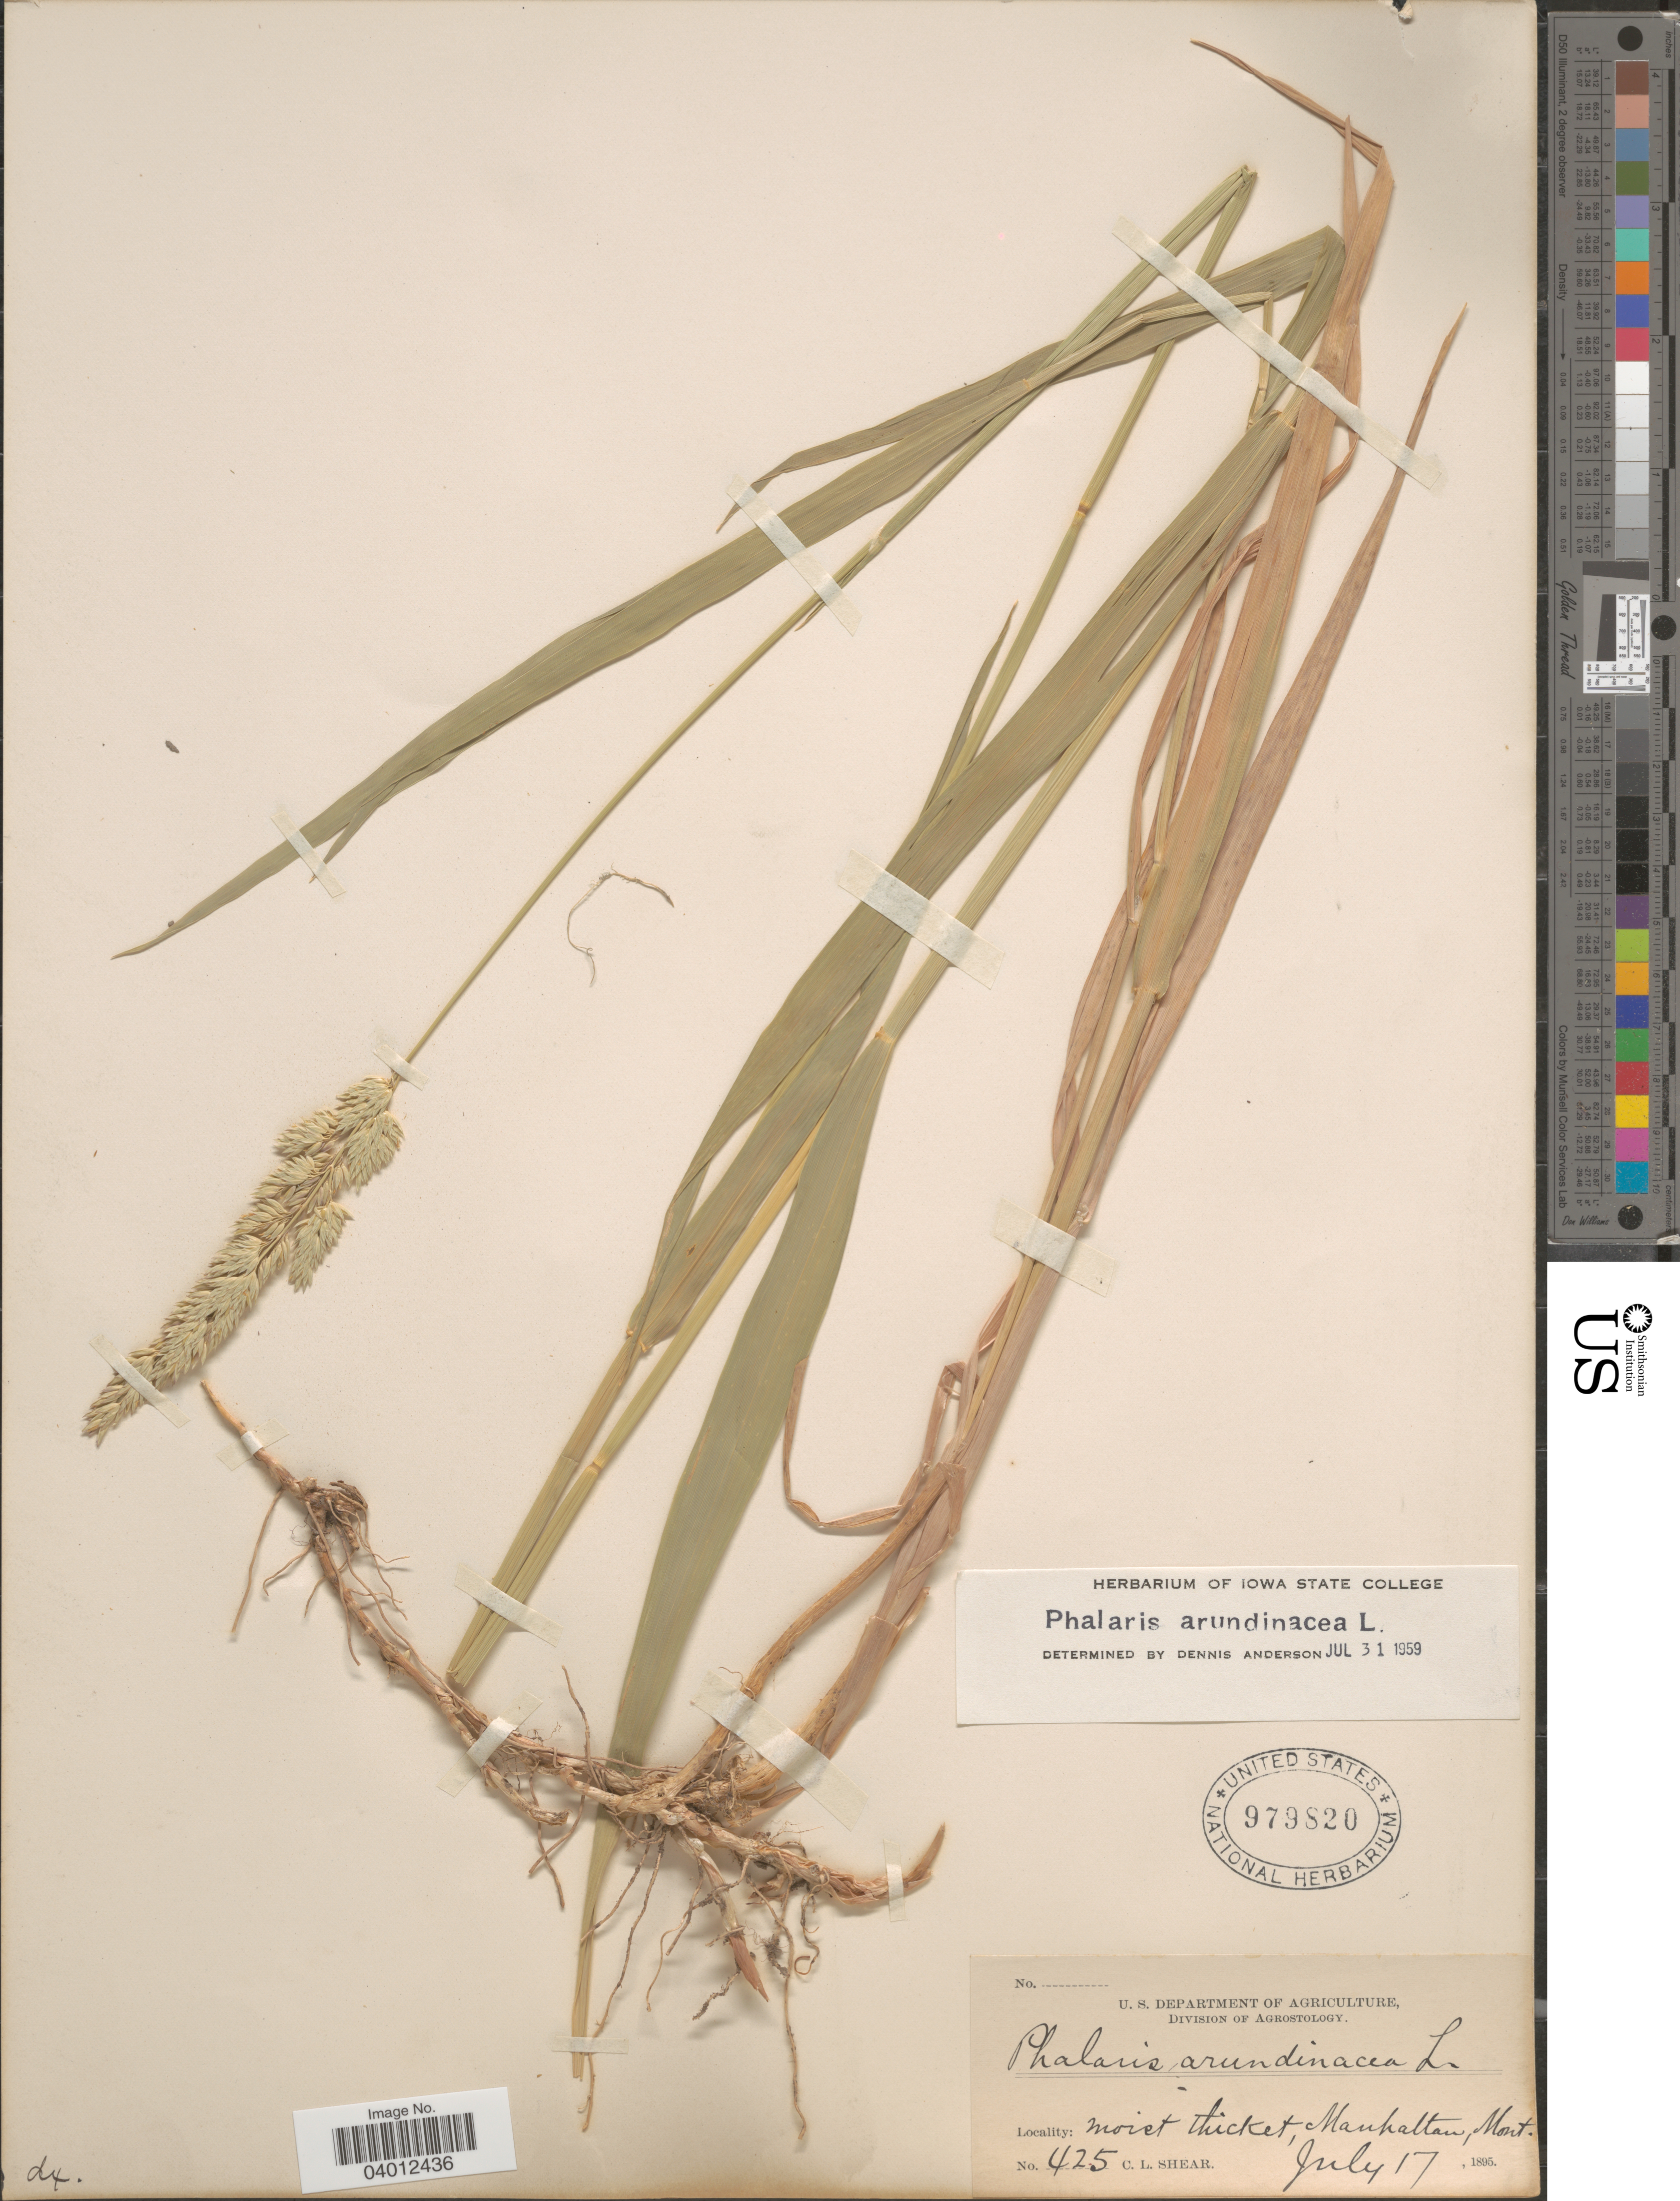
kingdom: Plantae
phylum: Tracheophyta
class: Liliopsida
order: Poales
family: Poaceae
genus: Phalaris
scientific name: Phalaris arundinacea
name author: L.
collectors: C. L. Shear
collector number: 425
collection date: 1895-07-17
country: United States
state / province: Montana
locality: Moist thicket, Manhattan.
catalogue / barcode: US 979820